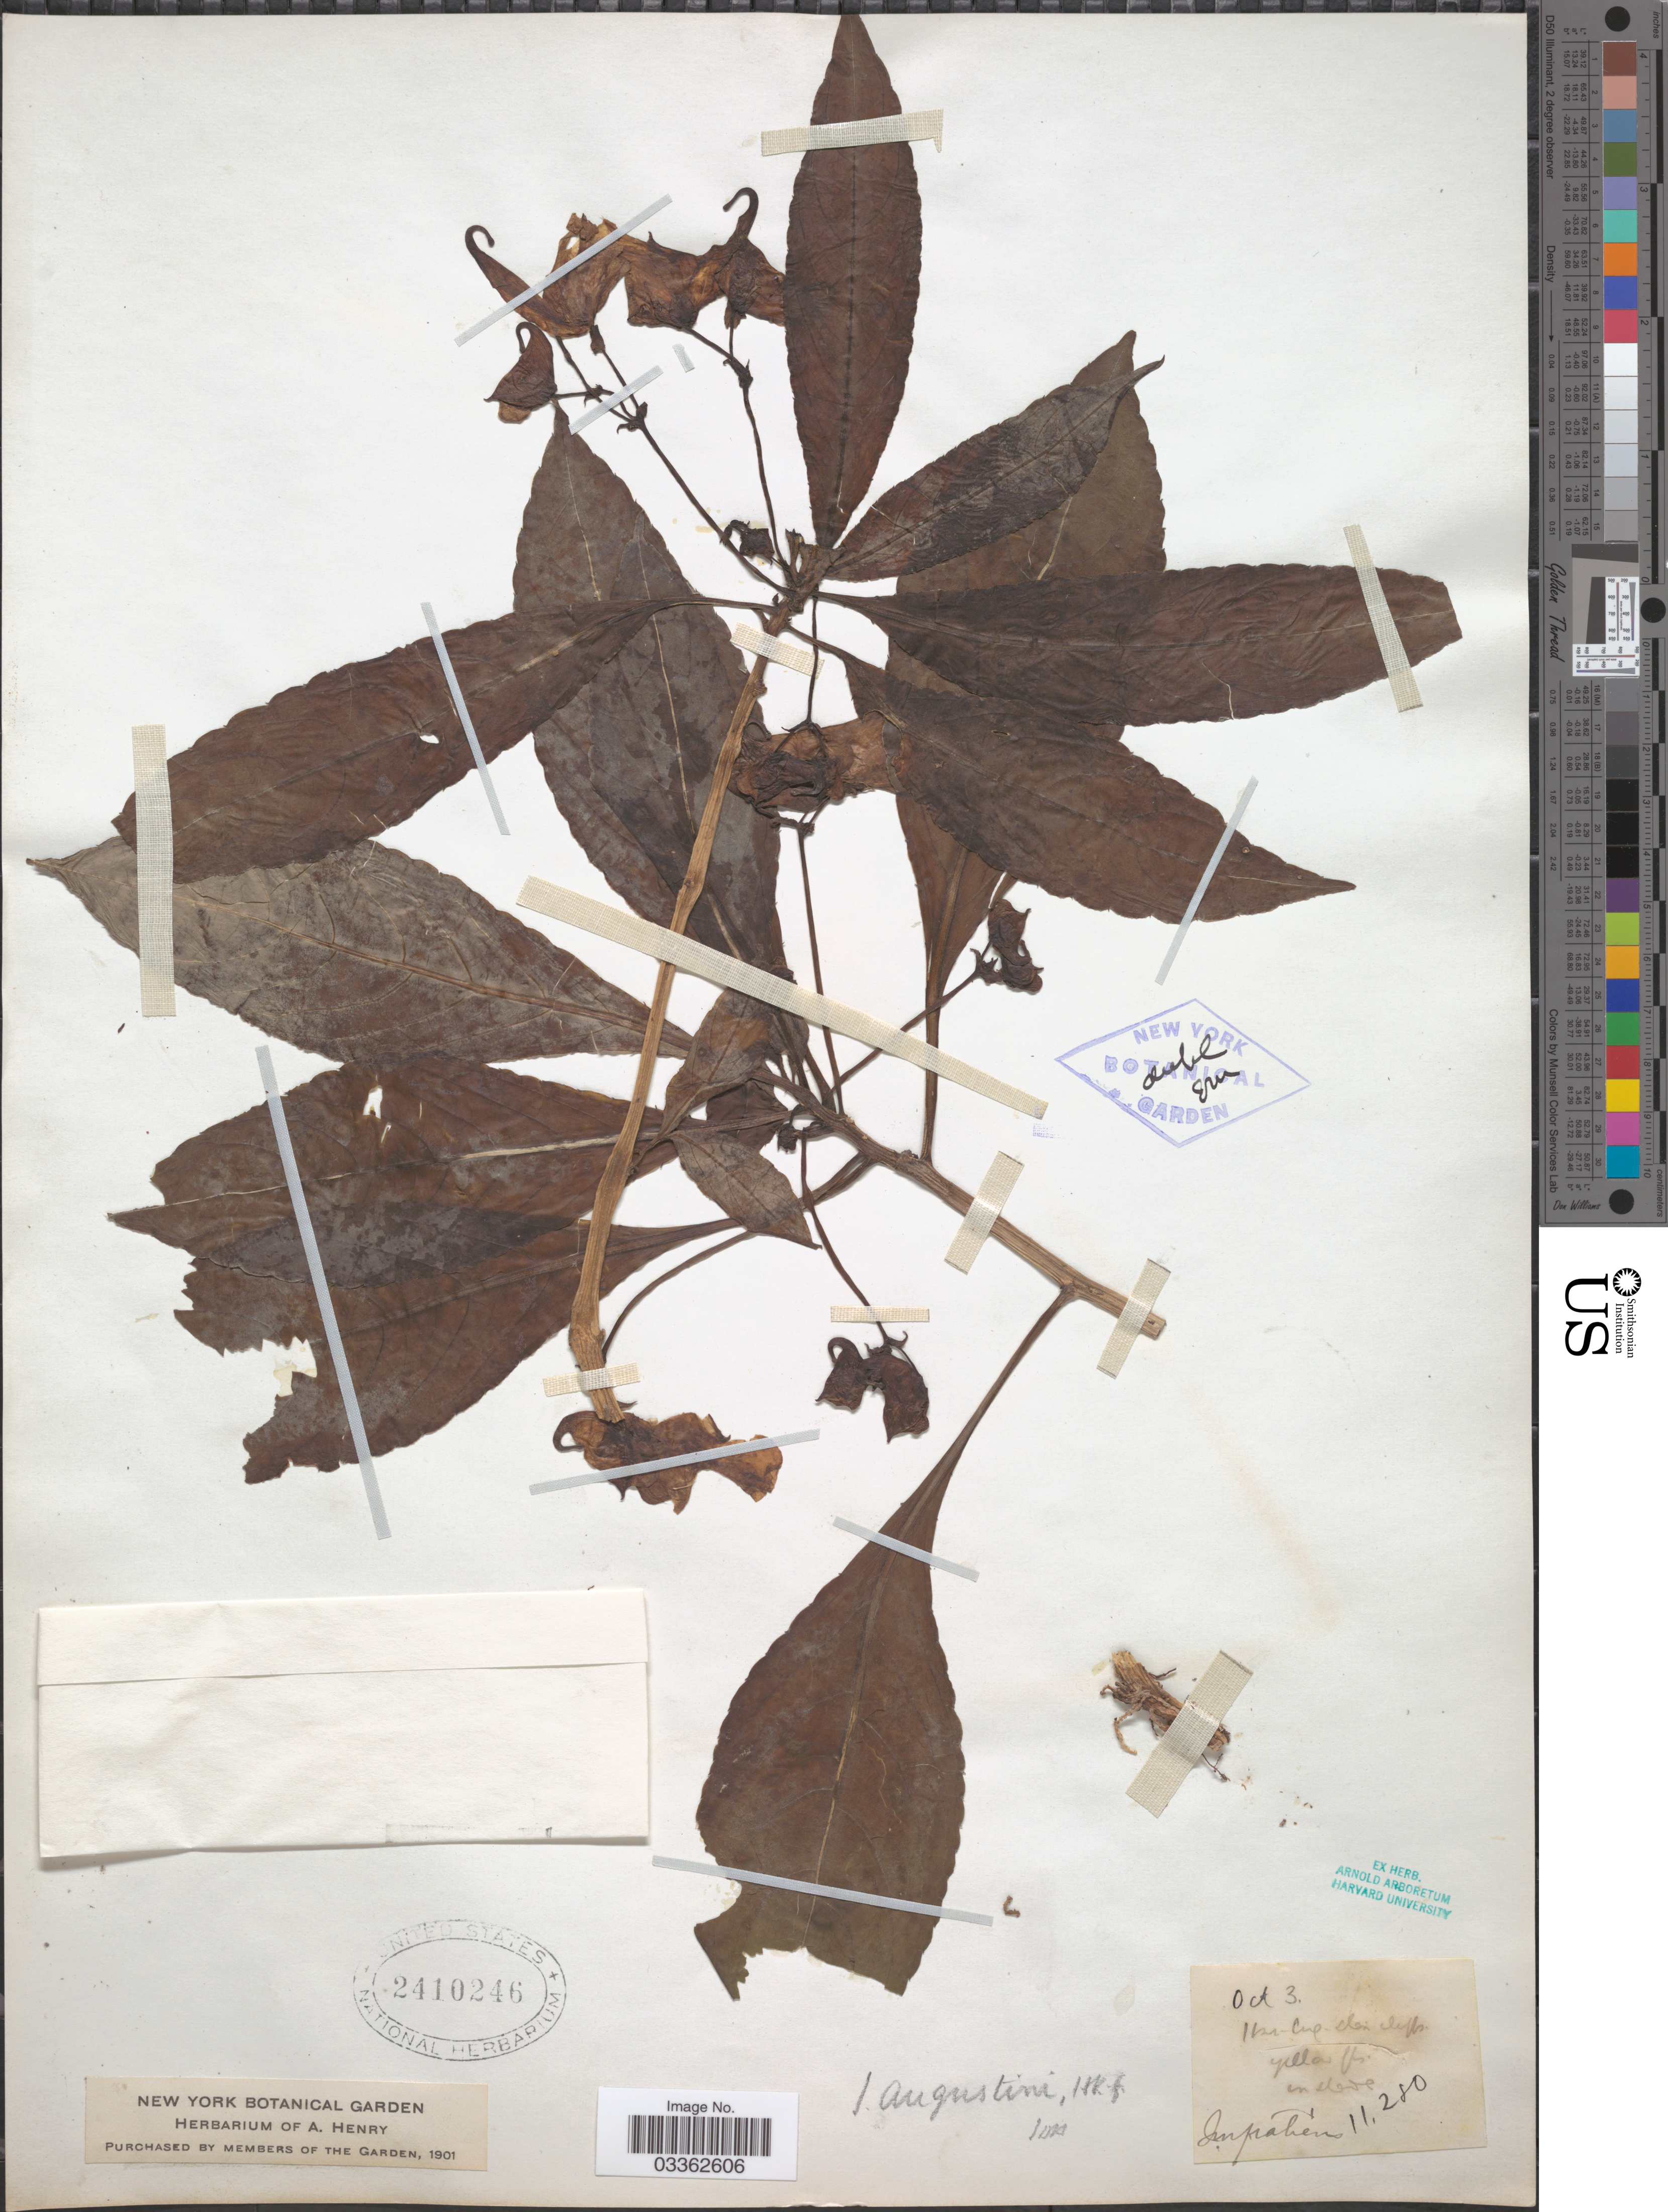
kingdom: Plantae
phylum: Tracheophyta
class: Magnoliopsida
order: Ericales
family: Balsaminaceae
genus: Impatiens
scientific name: Impatiens angustiflora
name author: Hook. f.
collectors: Ex herb. A. Henry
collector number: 11280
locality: Hsi- [illegible text] cliffs.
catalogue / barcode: US 2410246